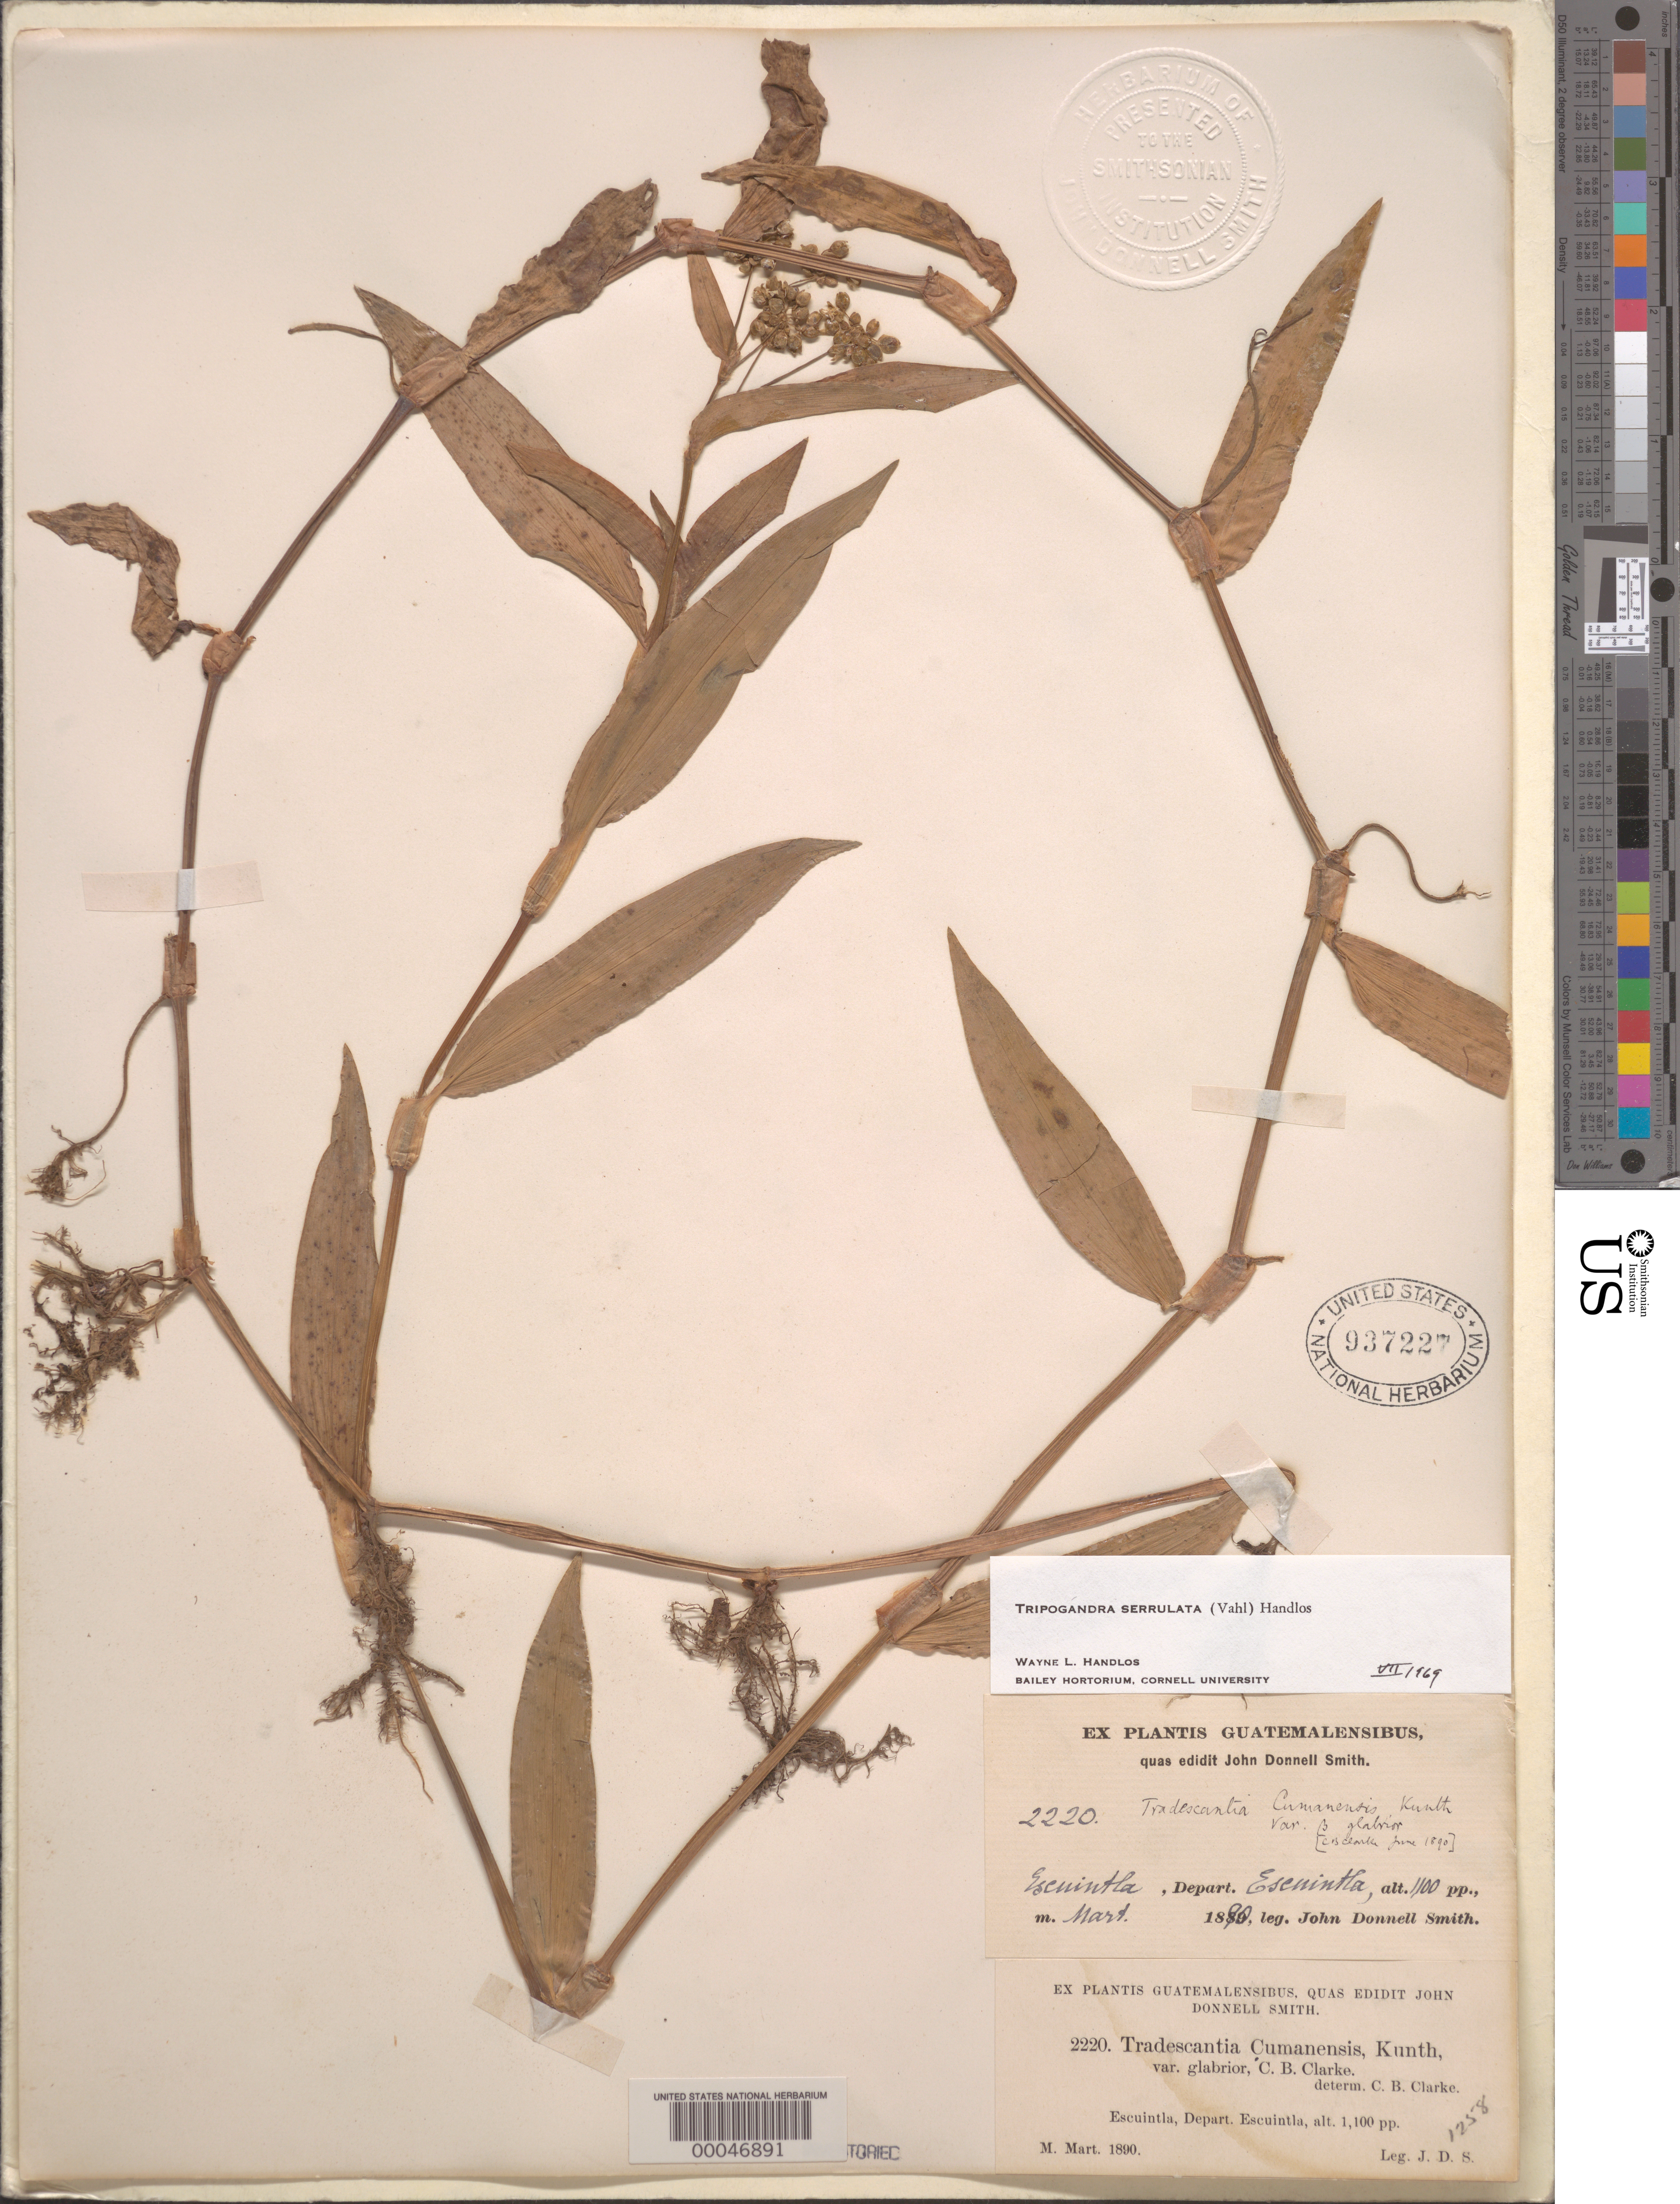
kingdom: Plantae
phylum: Tracheophyta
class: Liliopsida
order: Commelinales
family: Commelinaceae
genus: Tripogandra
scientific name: Tripogandra serrulata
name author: (Vahl) Handlos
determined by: Handlos, W. L.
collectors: J. Donnell Smith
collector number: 2220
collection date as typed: Mar 1890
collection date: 1890-03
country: Guatemala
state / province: Escuintla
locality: Escuintla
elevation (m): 1100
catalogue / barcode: US 937227